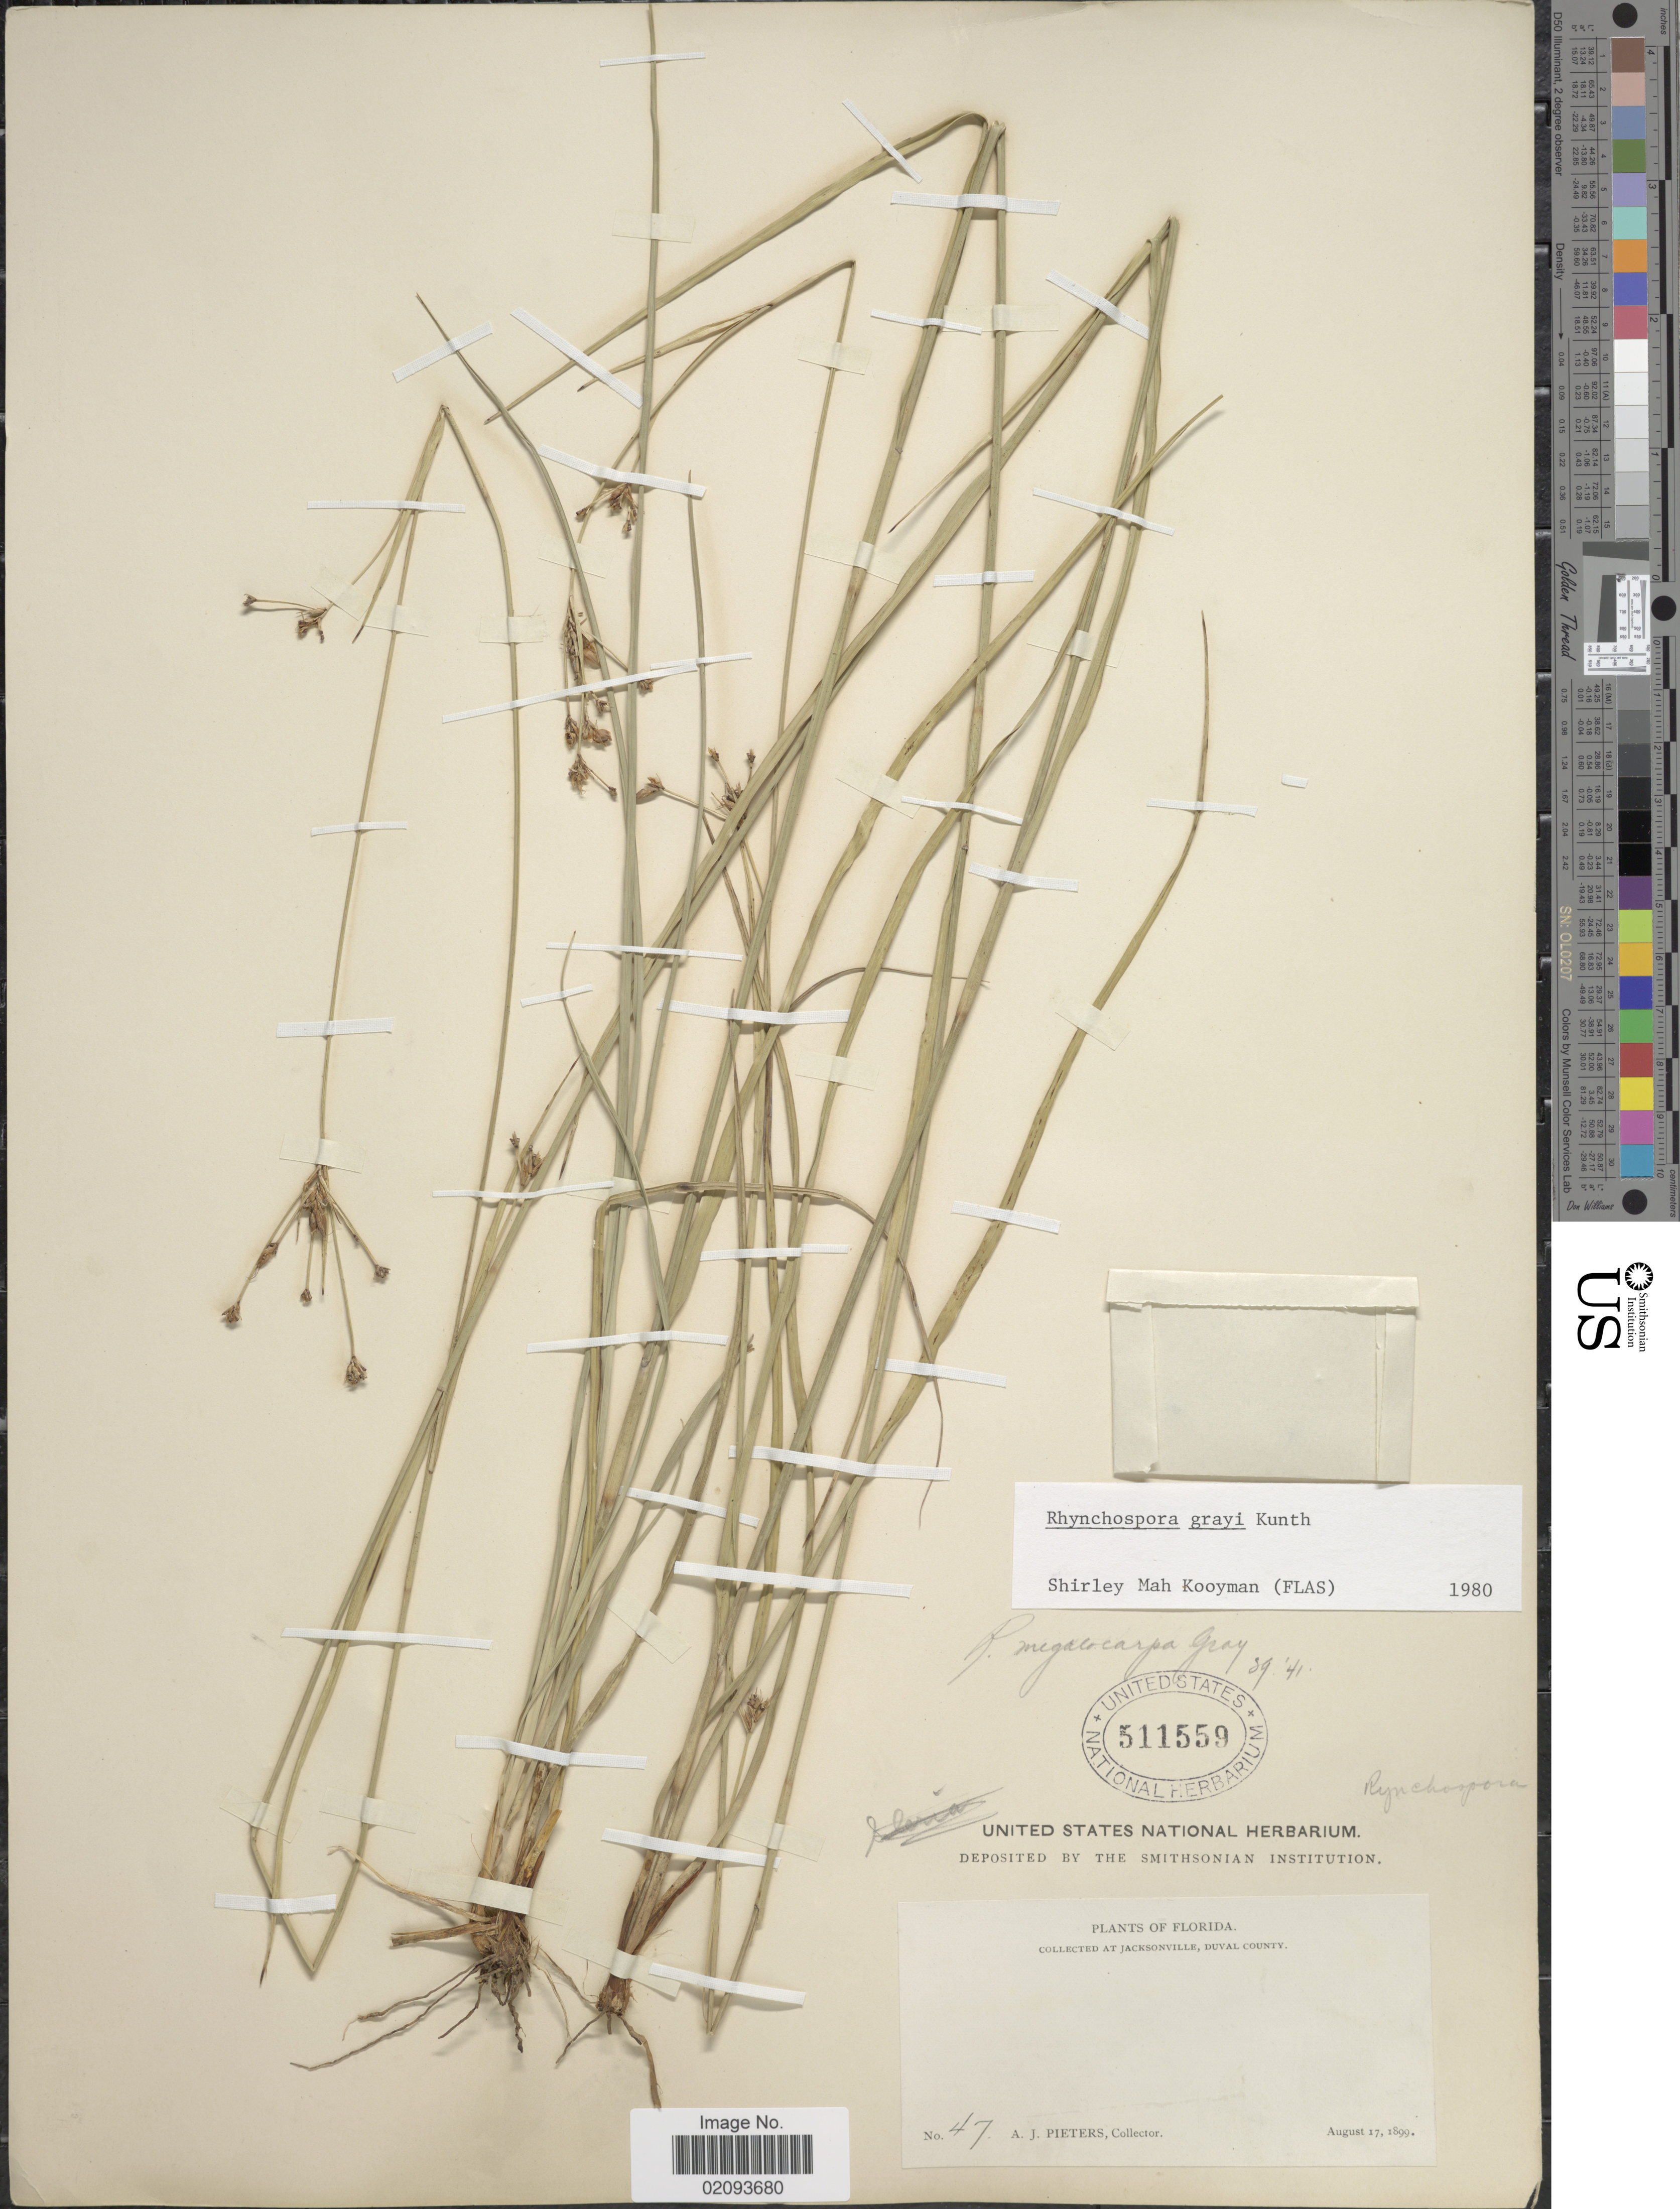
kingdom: Plantae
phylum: Tracheophyta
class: Liliopsida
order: Poales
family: Cyperaceae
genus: Rhynchospora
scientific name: Rhynchospora grayi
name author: Kunth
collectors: A. Pieters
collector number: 47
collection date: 1899-08-17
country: United States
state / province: Florida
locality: Jacksonville, Duval County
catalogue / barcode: US 511559